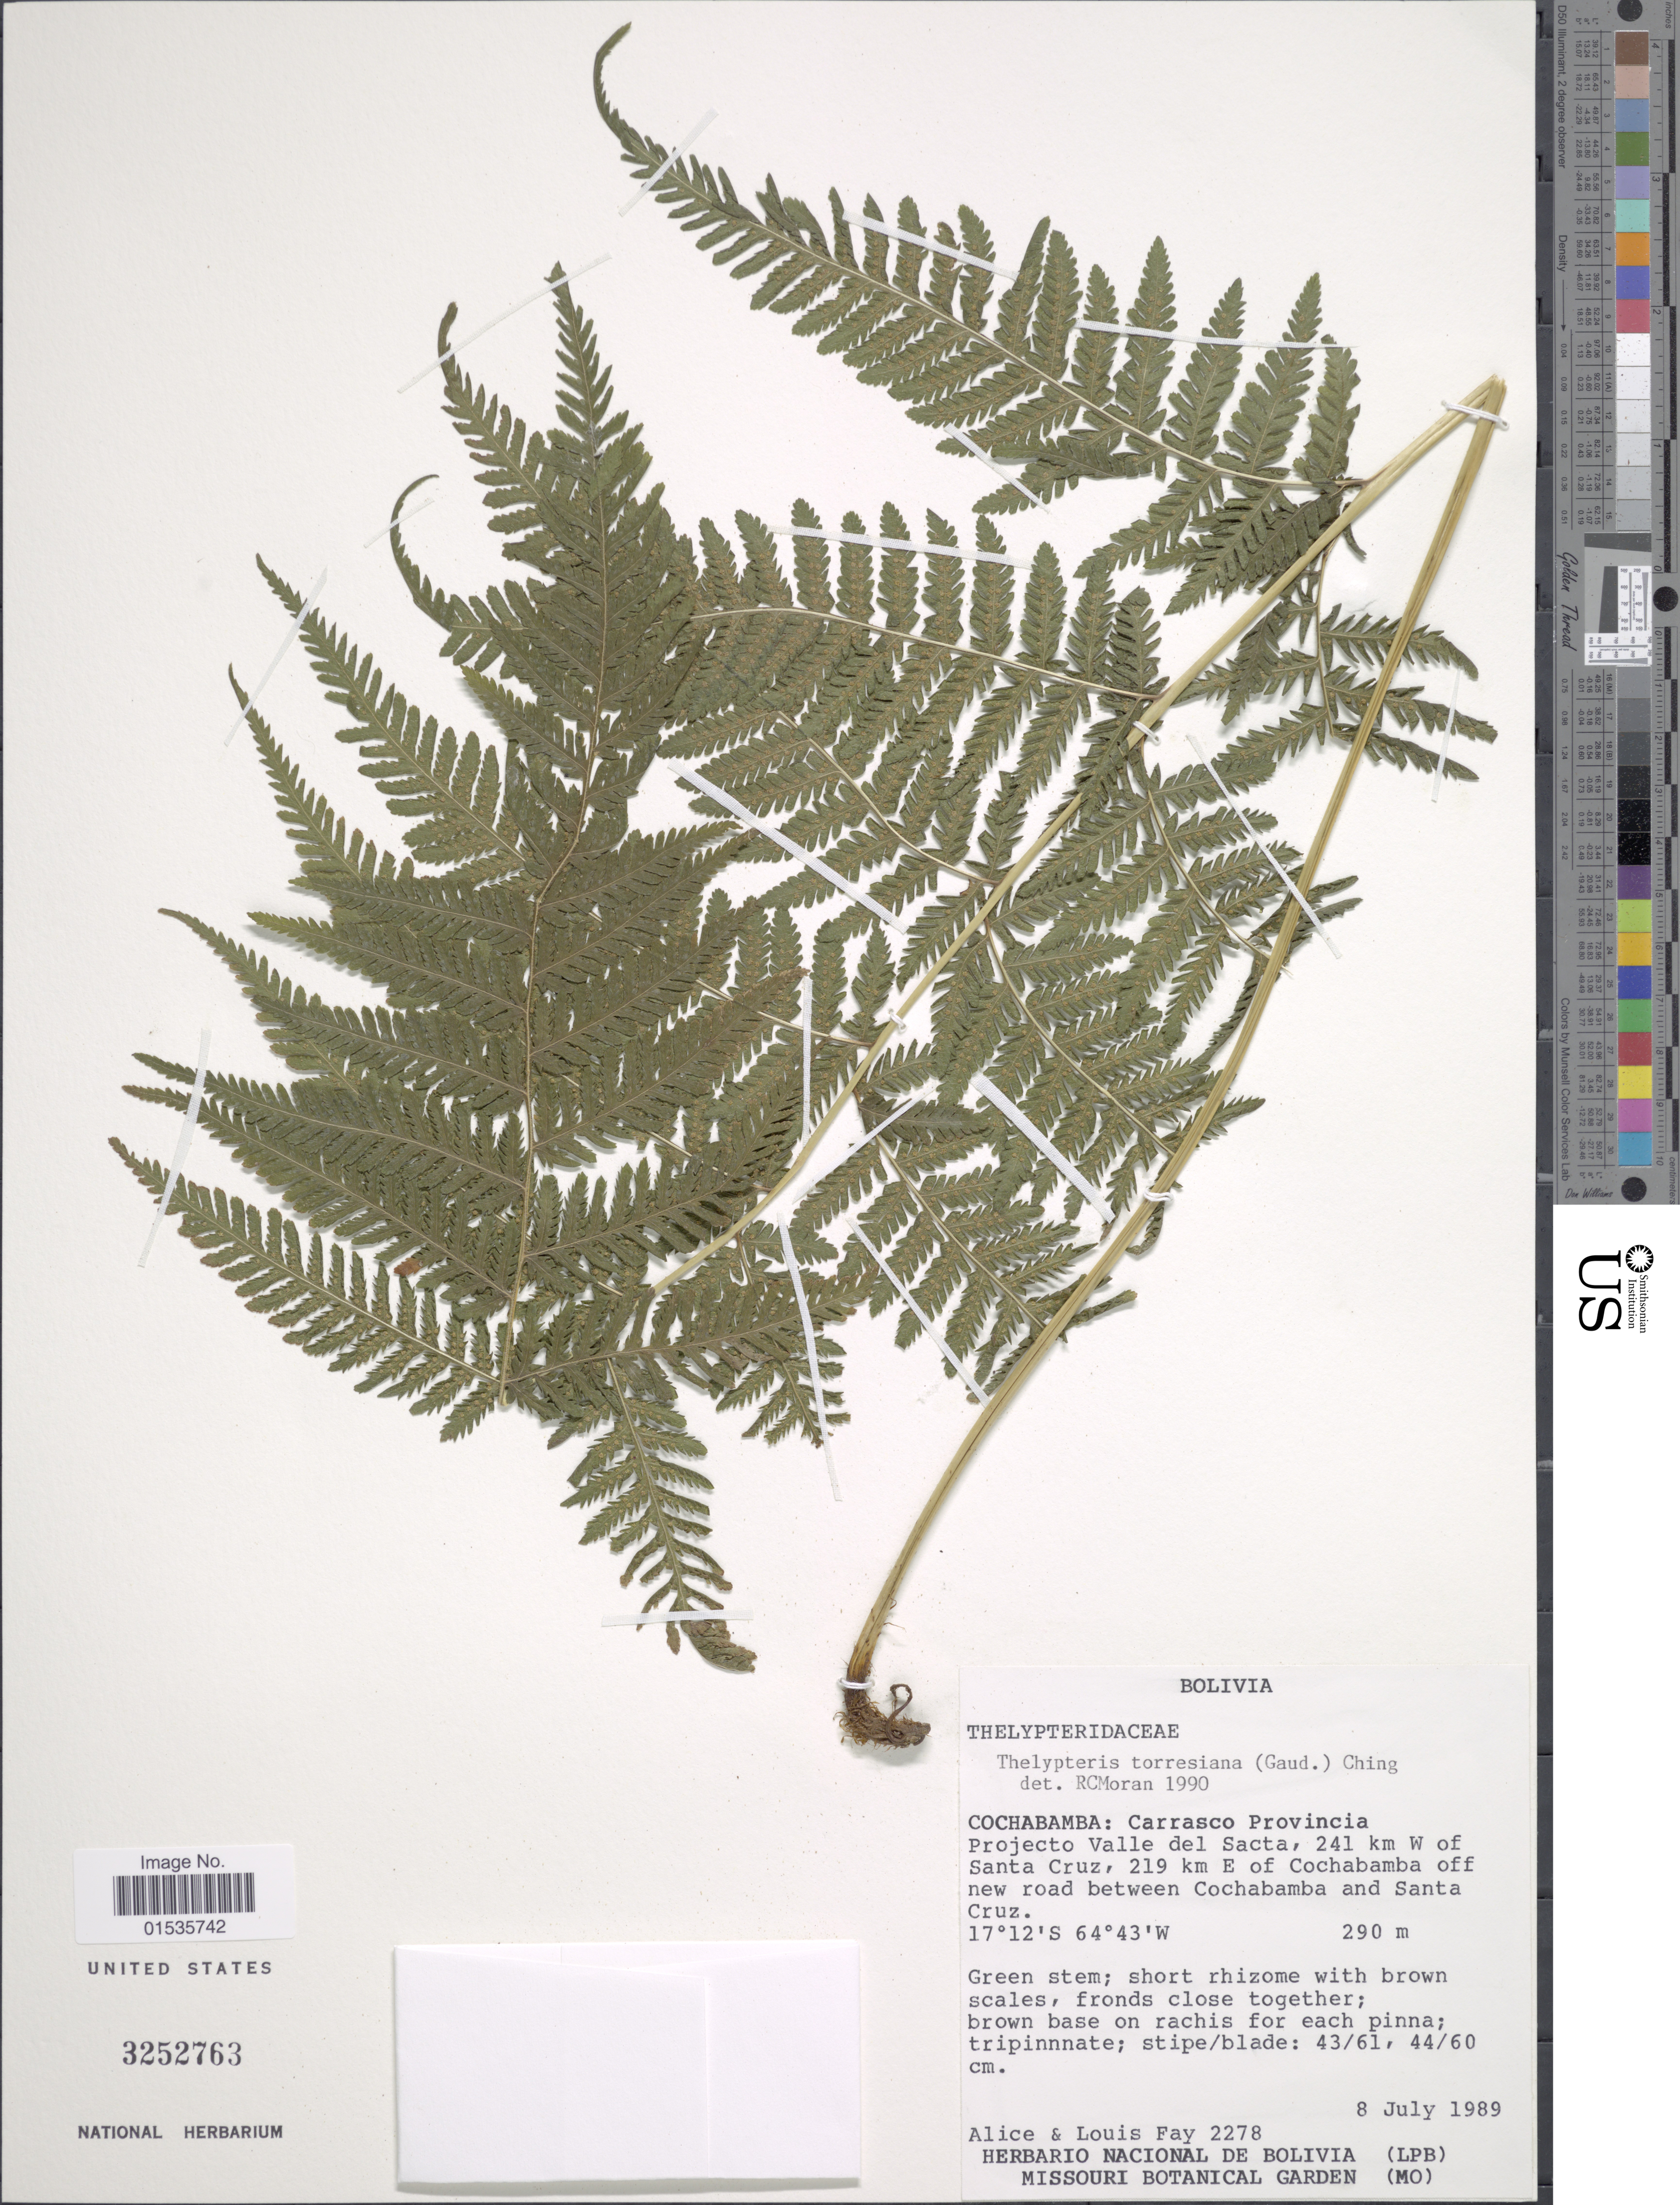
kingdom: Plantae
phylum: Tracheophyta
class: Polypodiopsida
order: Polypodiales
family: Thelypteridaceae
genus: Macrothelypteris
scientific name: Macrothelypteris torresiana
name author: (Gaudich.) Ching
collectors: A. Fay & L. Fay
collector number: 2278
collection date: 1989-07-08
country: Bolivia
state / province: Cochabamba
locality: Bolivia, Cochabamba: Carrasco Provincia, Projecto Valle del Sacta, 241 km W of Santa Cruz, 219 km E of Cochabamba and Santa Cruz.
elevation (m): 290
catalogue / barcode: US 3252763